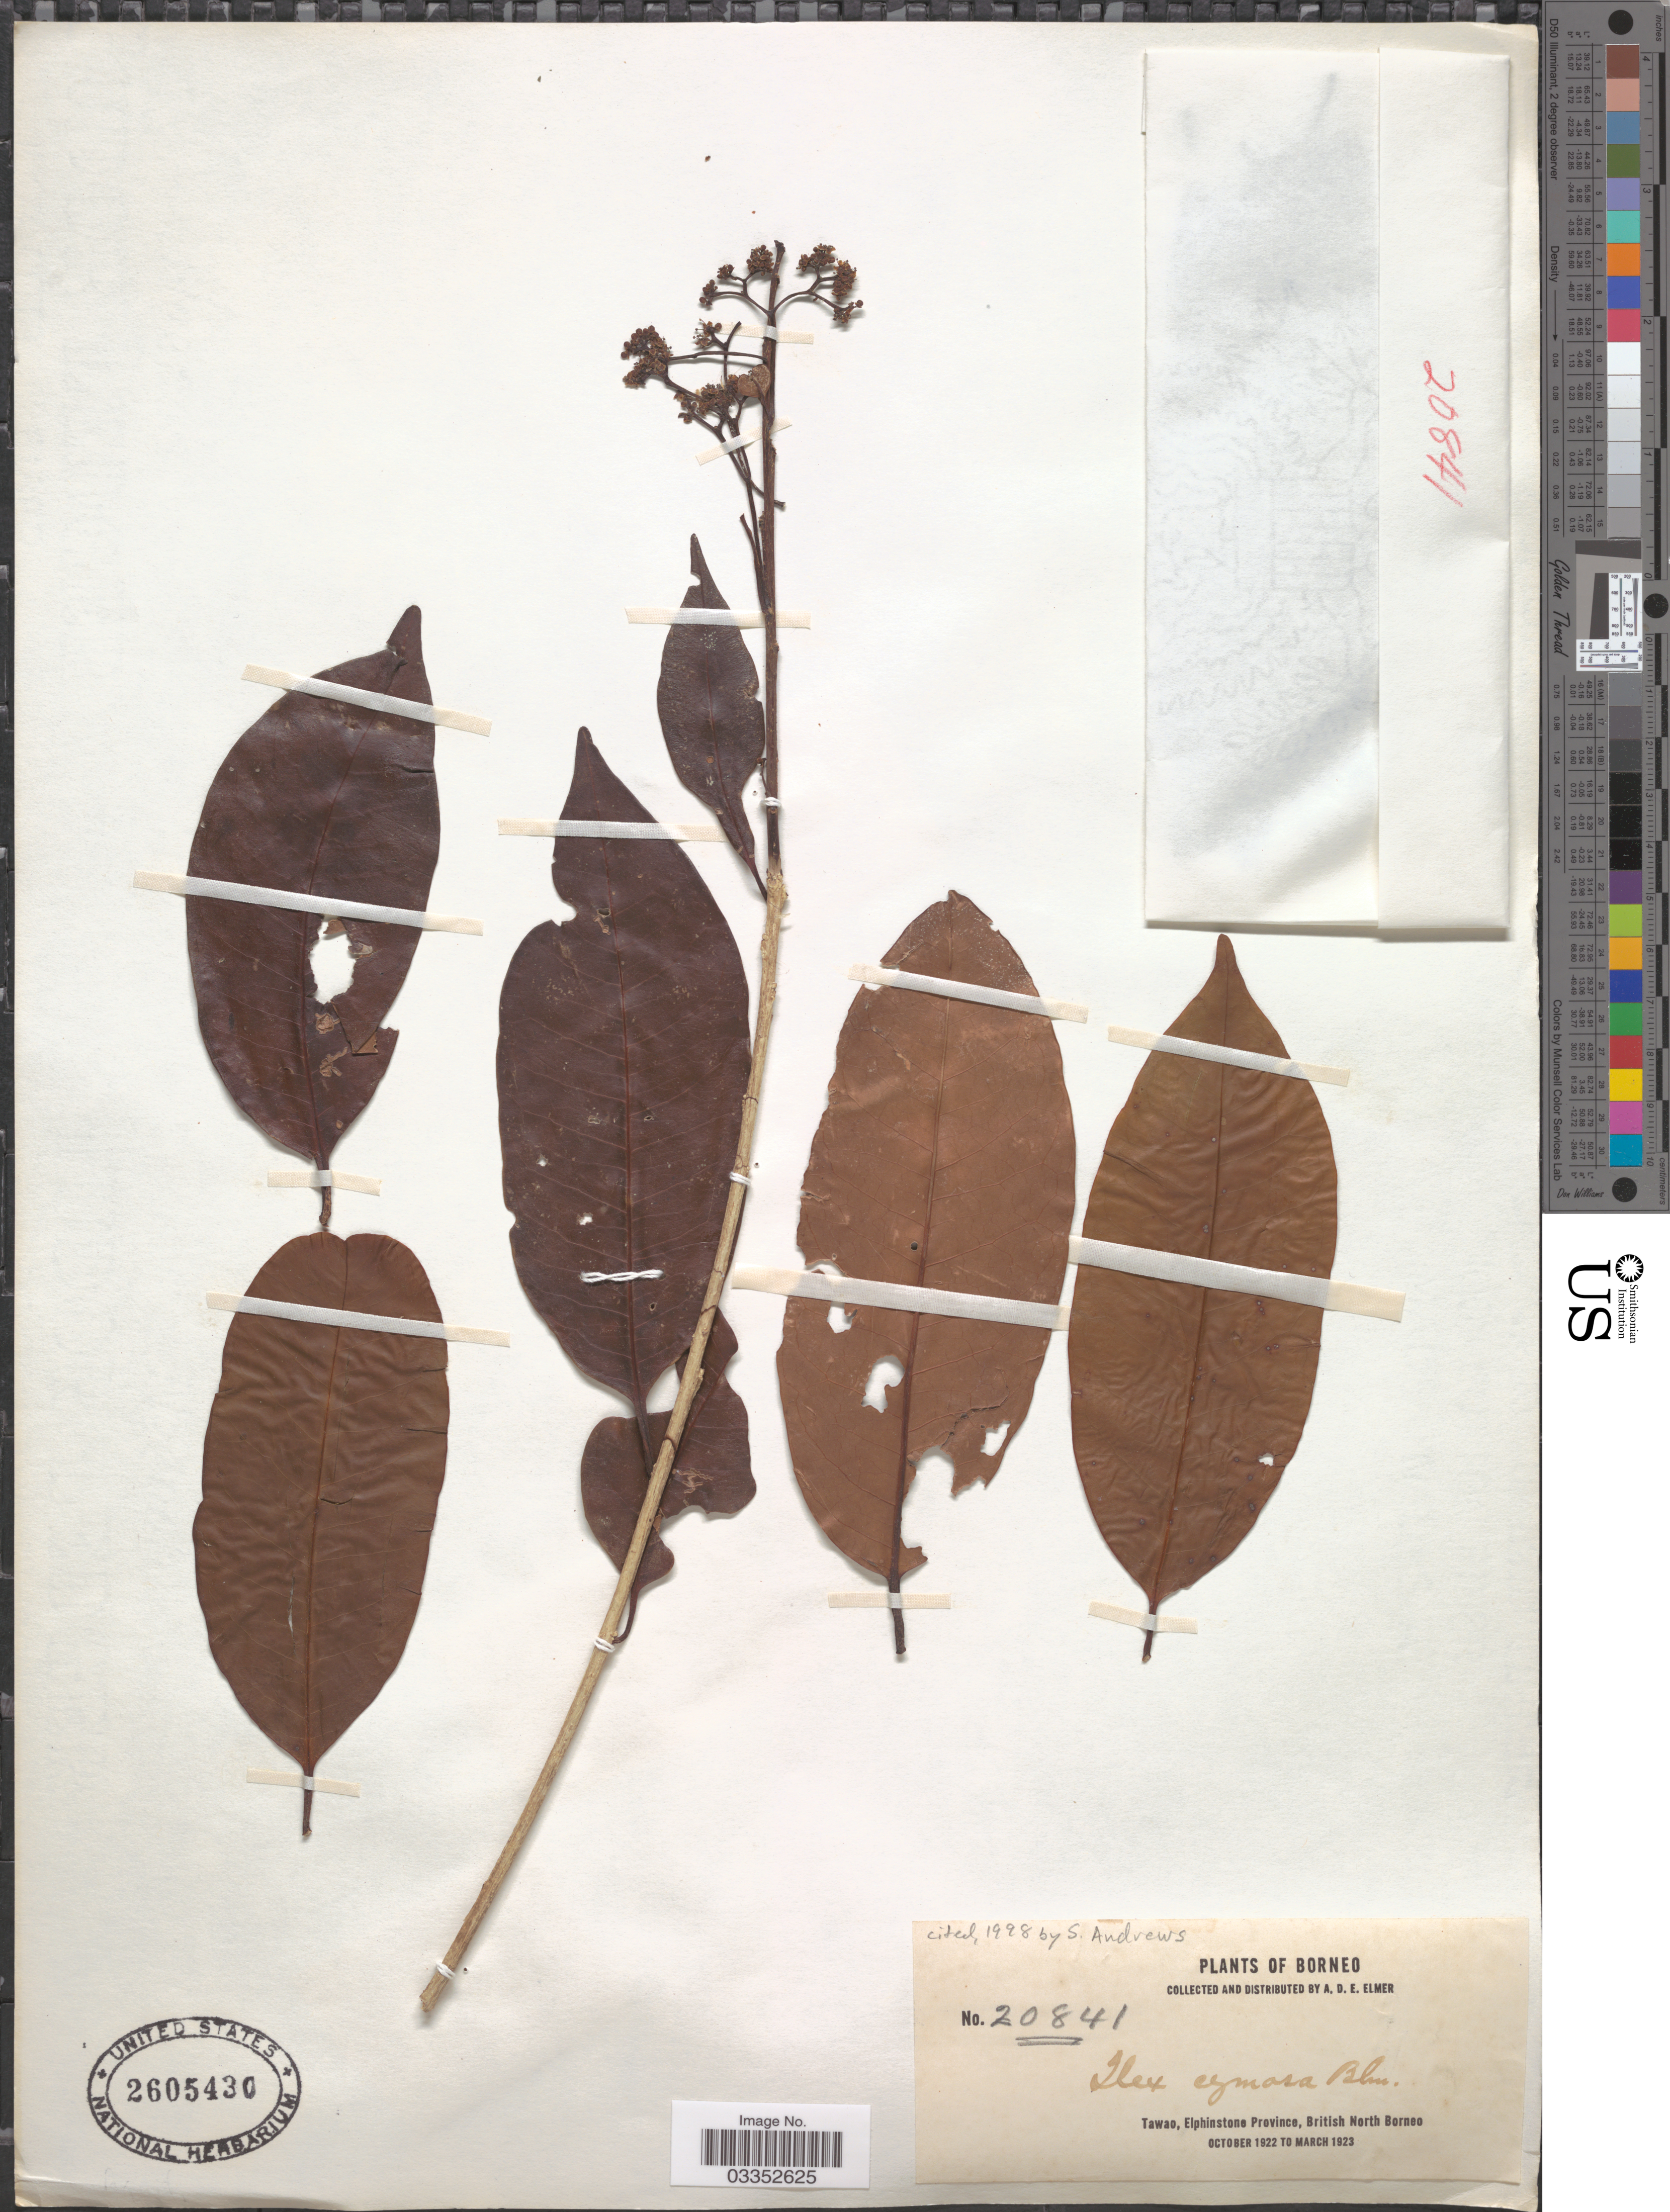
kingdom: Plantae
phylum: Tracheophyta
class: Magnoliopsida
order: Aquifoliales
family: Aquifoliaceae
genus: Ilex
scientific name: Ilex cymosa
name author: Blume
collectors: A. D. E. Elmer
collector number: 20841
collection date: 1922-10/1923-03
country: Malaysia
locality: Borneo. Tawao, Elphinstone Province, British North Borneo.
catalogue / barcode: US 2605430